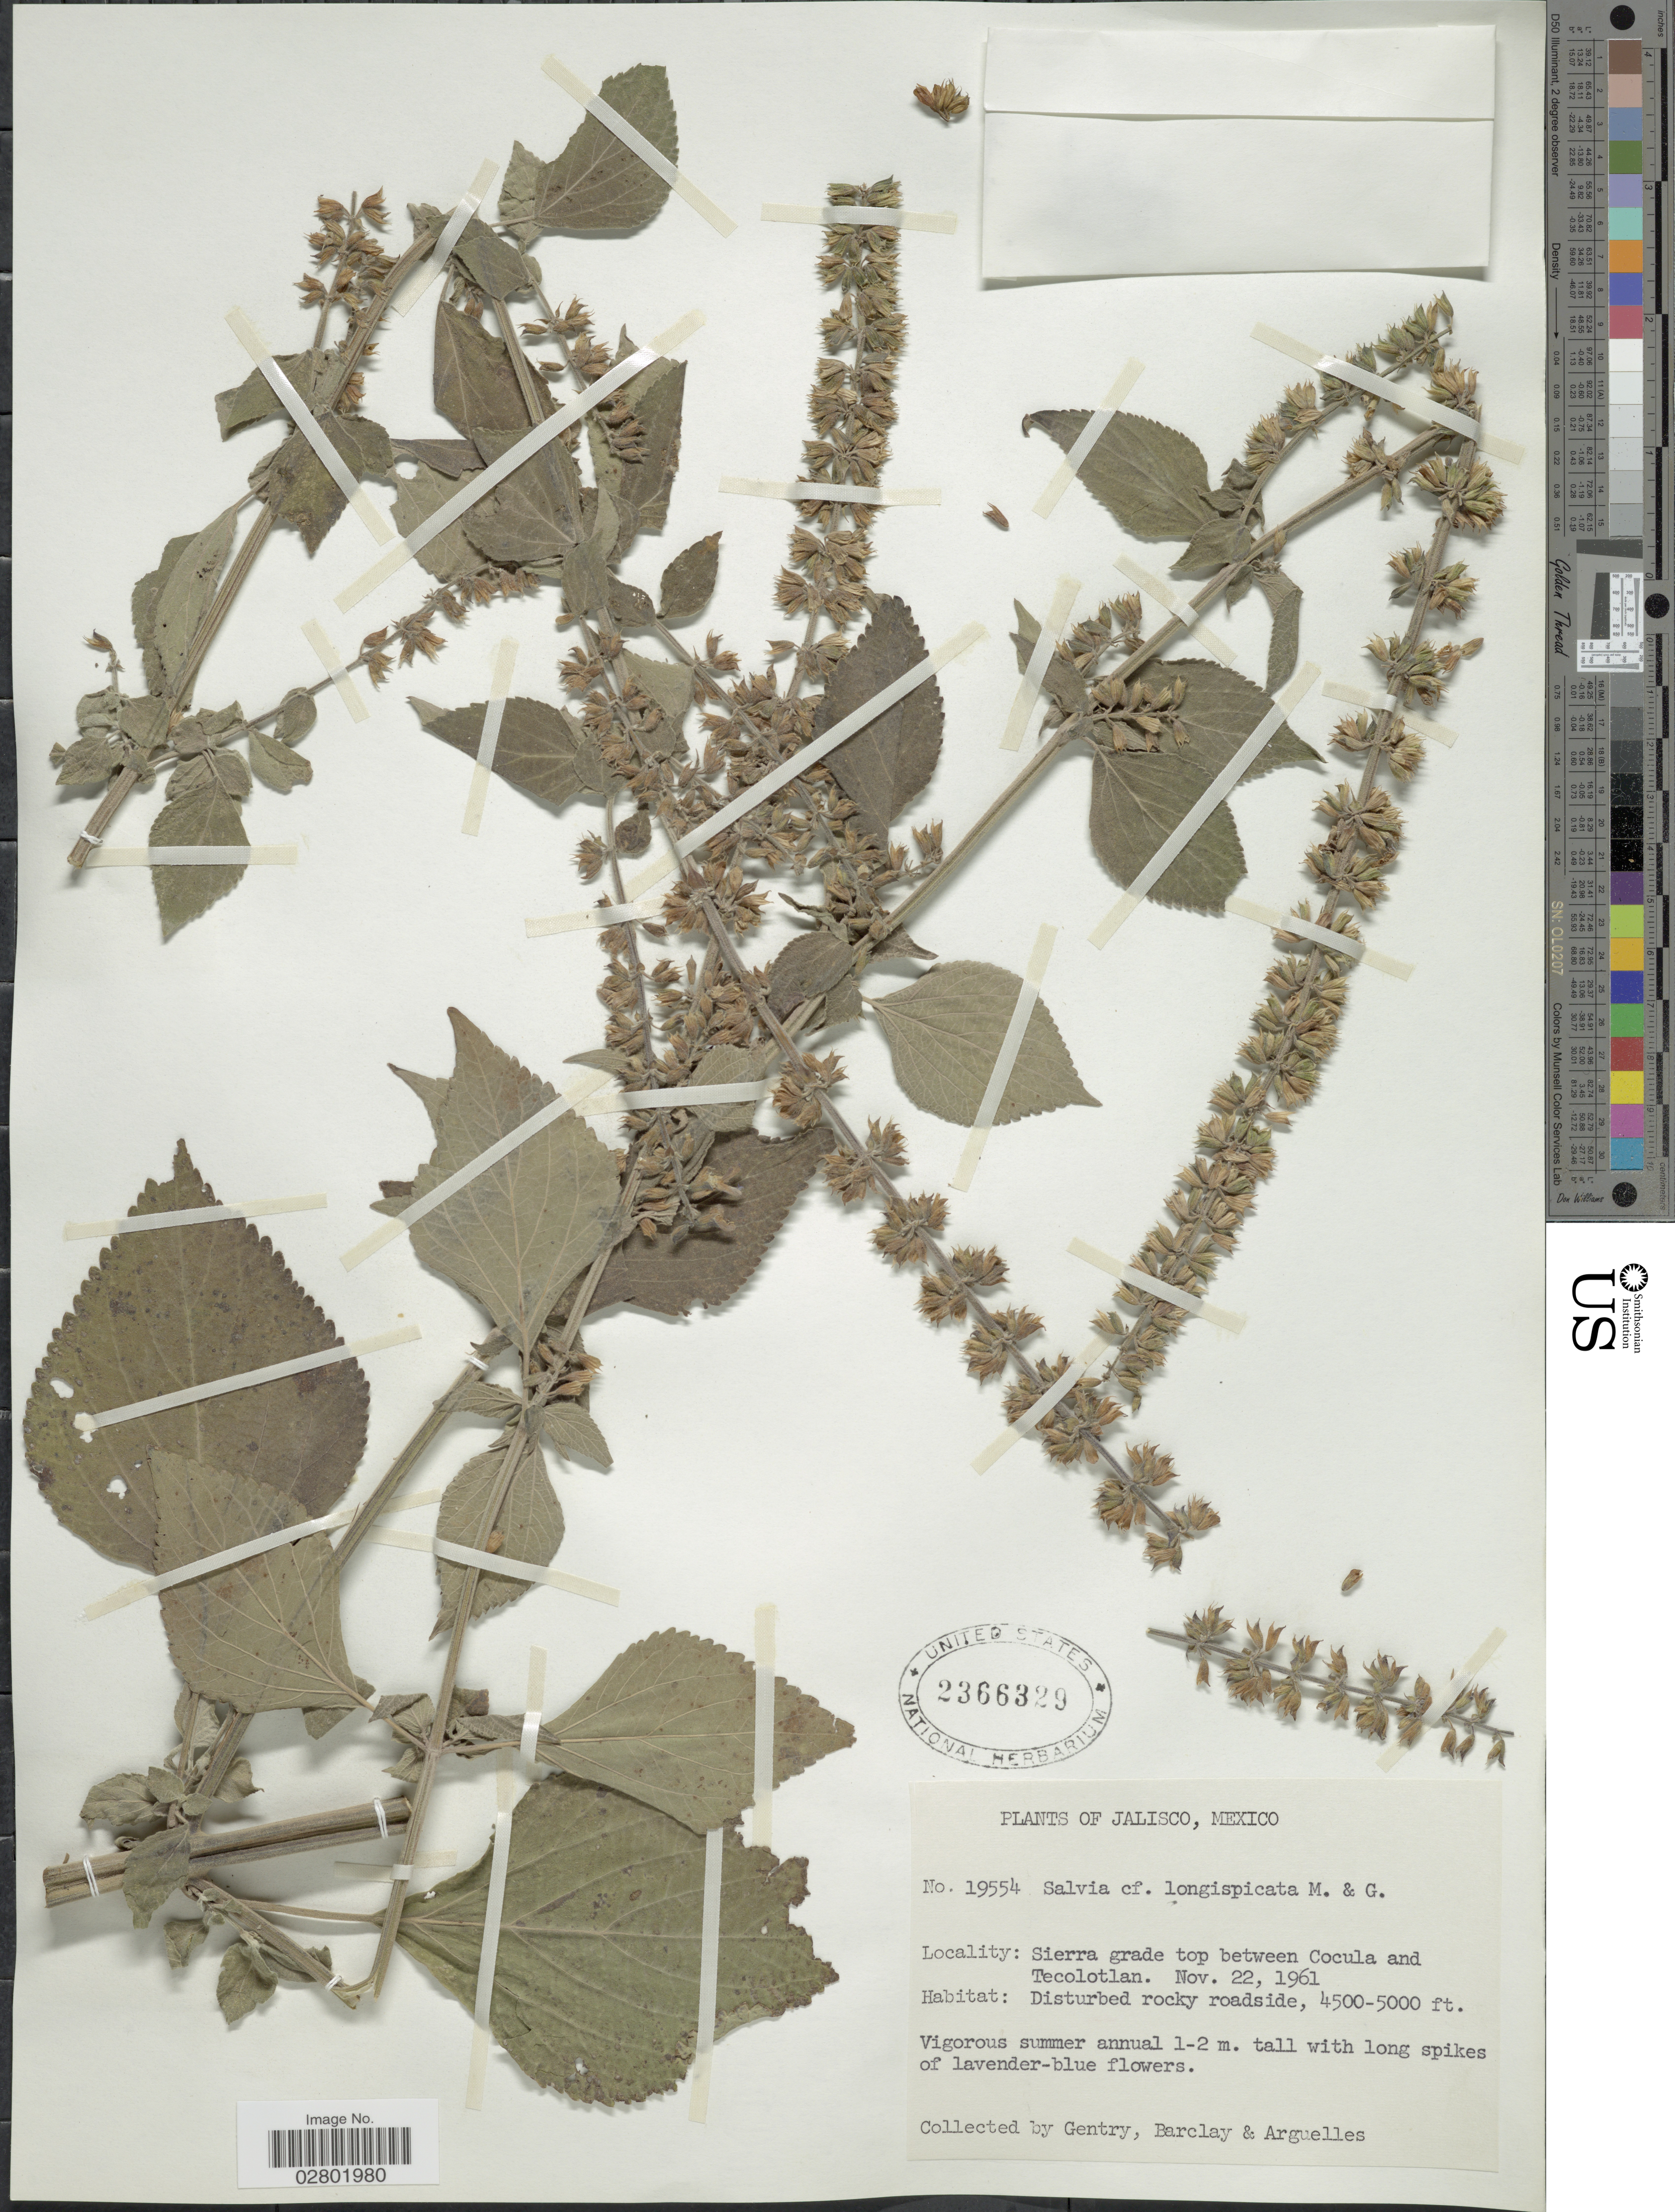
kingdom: Plantae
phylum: Tracheophyta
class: Magnoliopsida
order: Lamiales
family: Lamiaceae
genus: Salvia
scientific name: Salvia longispicata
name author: M. Martens & Galeotti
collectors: Gentry, --, -- Barclay & Arguelles, --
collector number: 19554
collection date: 1961-11-22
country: Mexico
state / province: Jalisco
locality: Sierra grade top between Cocula and Tecolotlan.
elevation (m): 1372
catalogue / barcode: US 2366329